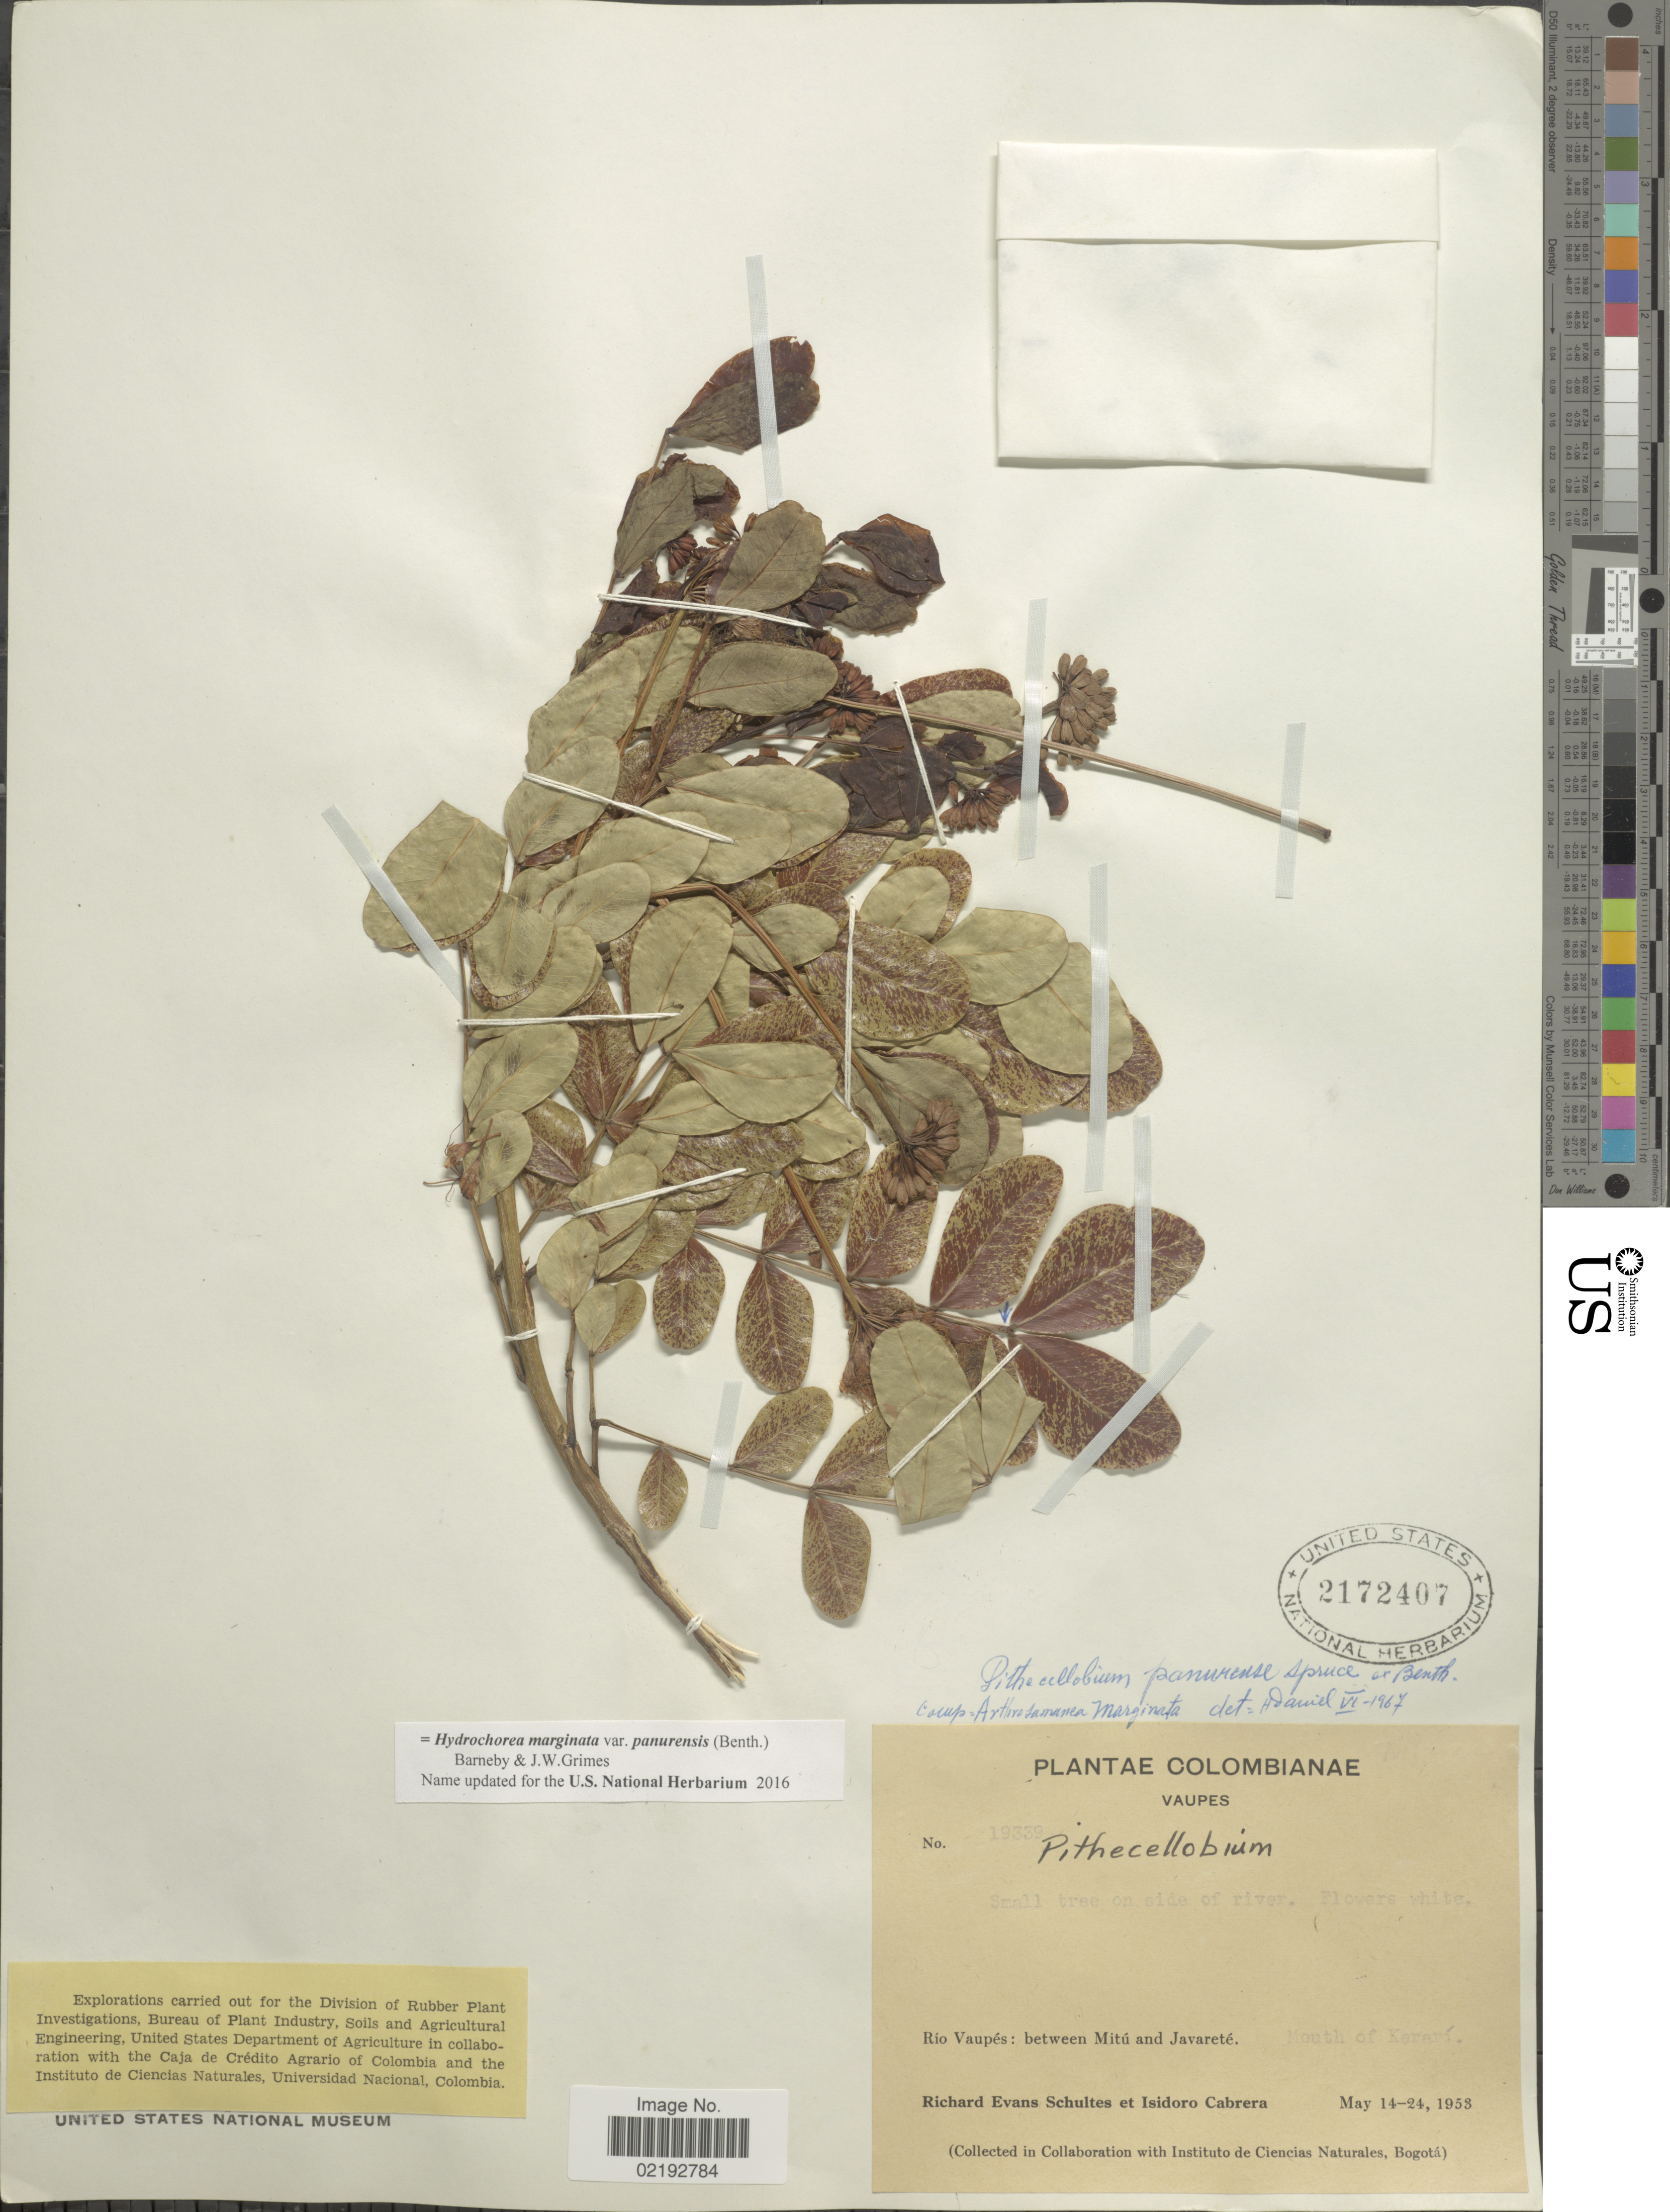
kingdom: Plantae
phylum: Tracheophyta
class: Magnoliopsida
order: Fabales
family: Fabaceae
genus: Hydrochorea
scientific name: Hydrochorea panurensis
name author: (Spruce ex Benth.) M.V.B. Soares et al.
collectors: R. E. Schultes & I. Cabrera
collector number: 19339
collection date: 1953-05-14/1953-05-24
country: Colombia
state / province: Vaupés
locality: Rio Vaupes, between Mitu and Javarete, Mouth of Kerara [interpreted]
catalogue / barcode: US 2172407